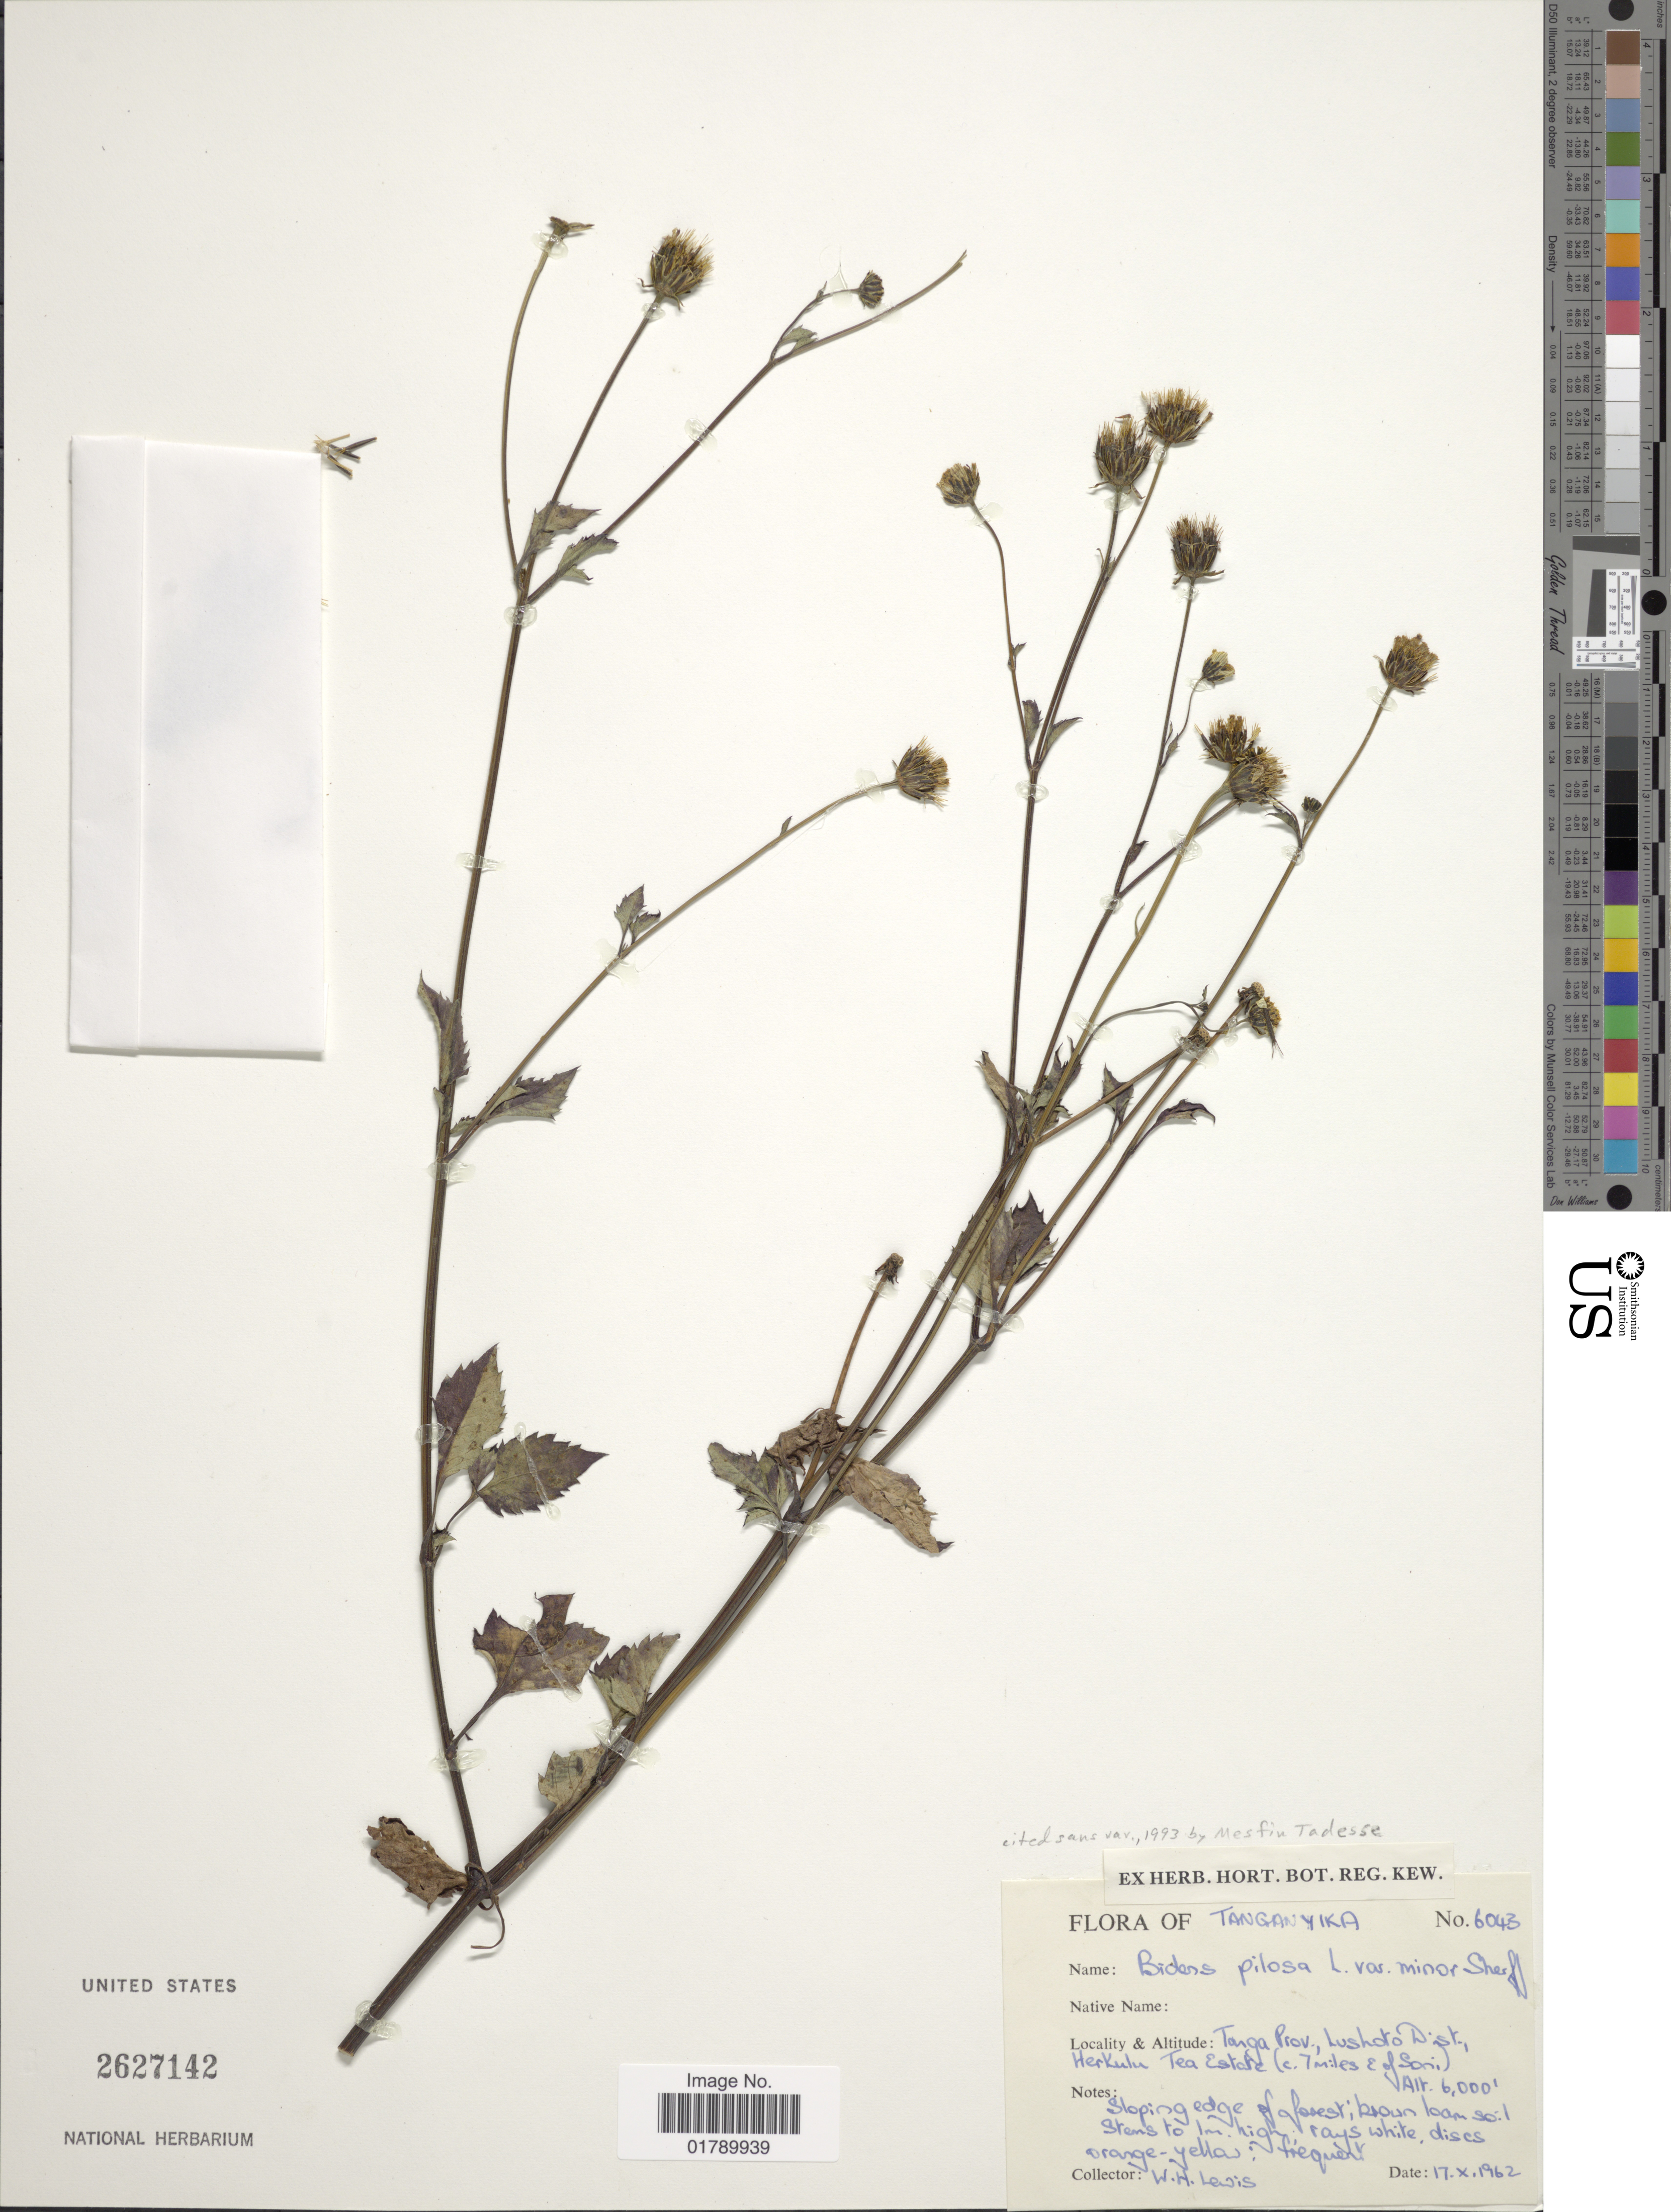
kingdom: Plantae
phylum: Tracheophyta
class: Magnoliopsida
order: Asterales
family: Asteraceae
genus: Bidens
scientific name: Bidens pilosa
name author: L.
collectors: W. H. Lewis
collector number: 6043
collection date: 1962-10-17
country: Tanzania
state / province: Tanga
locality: Tanganyika. Tanga Prov., Lushoto Dist. herkuhi Teas Estate ( c. 7 miles E of Soni)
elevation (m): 1829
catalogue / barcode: US 2627142